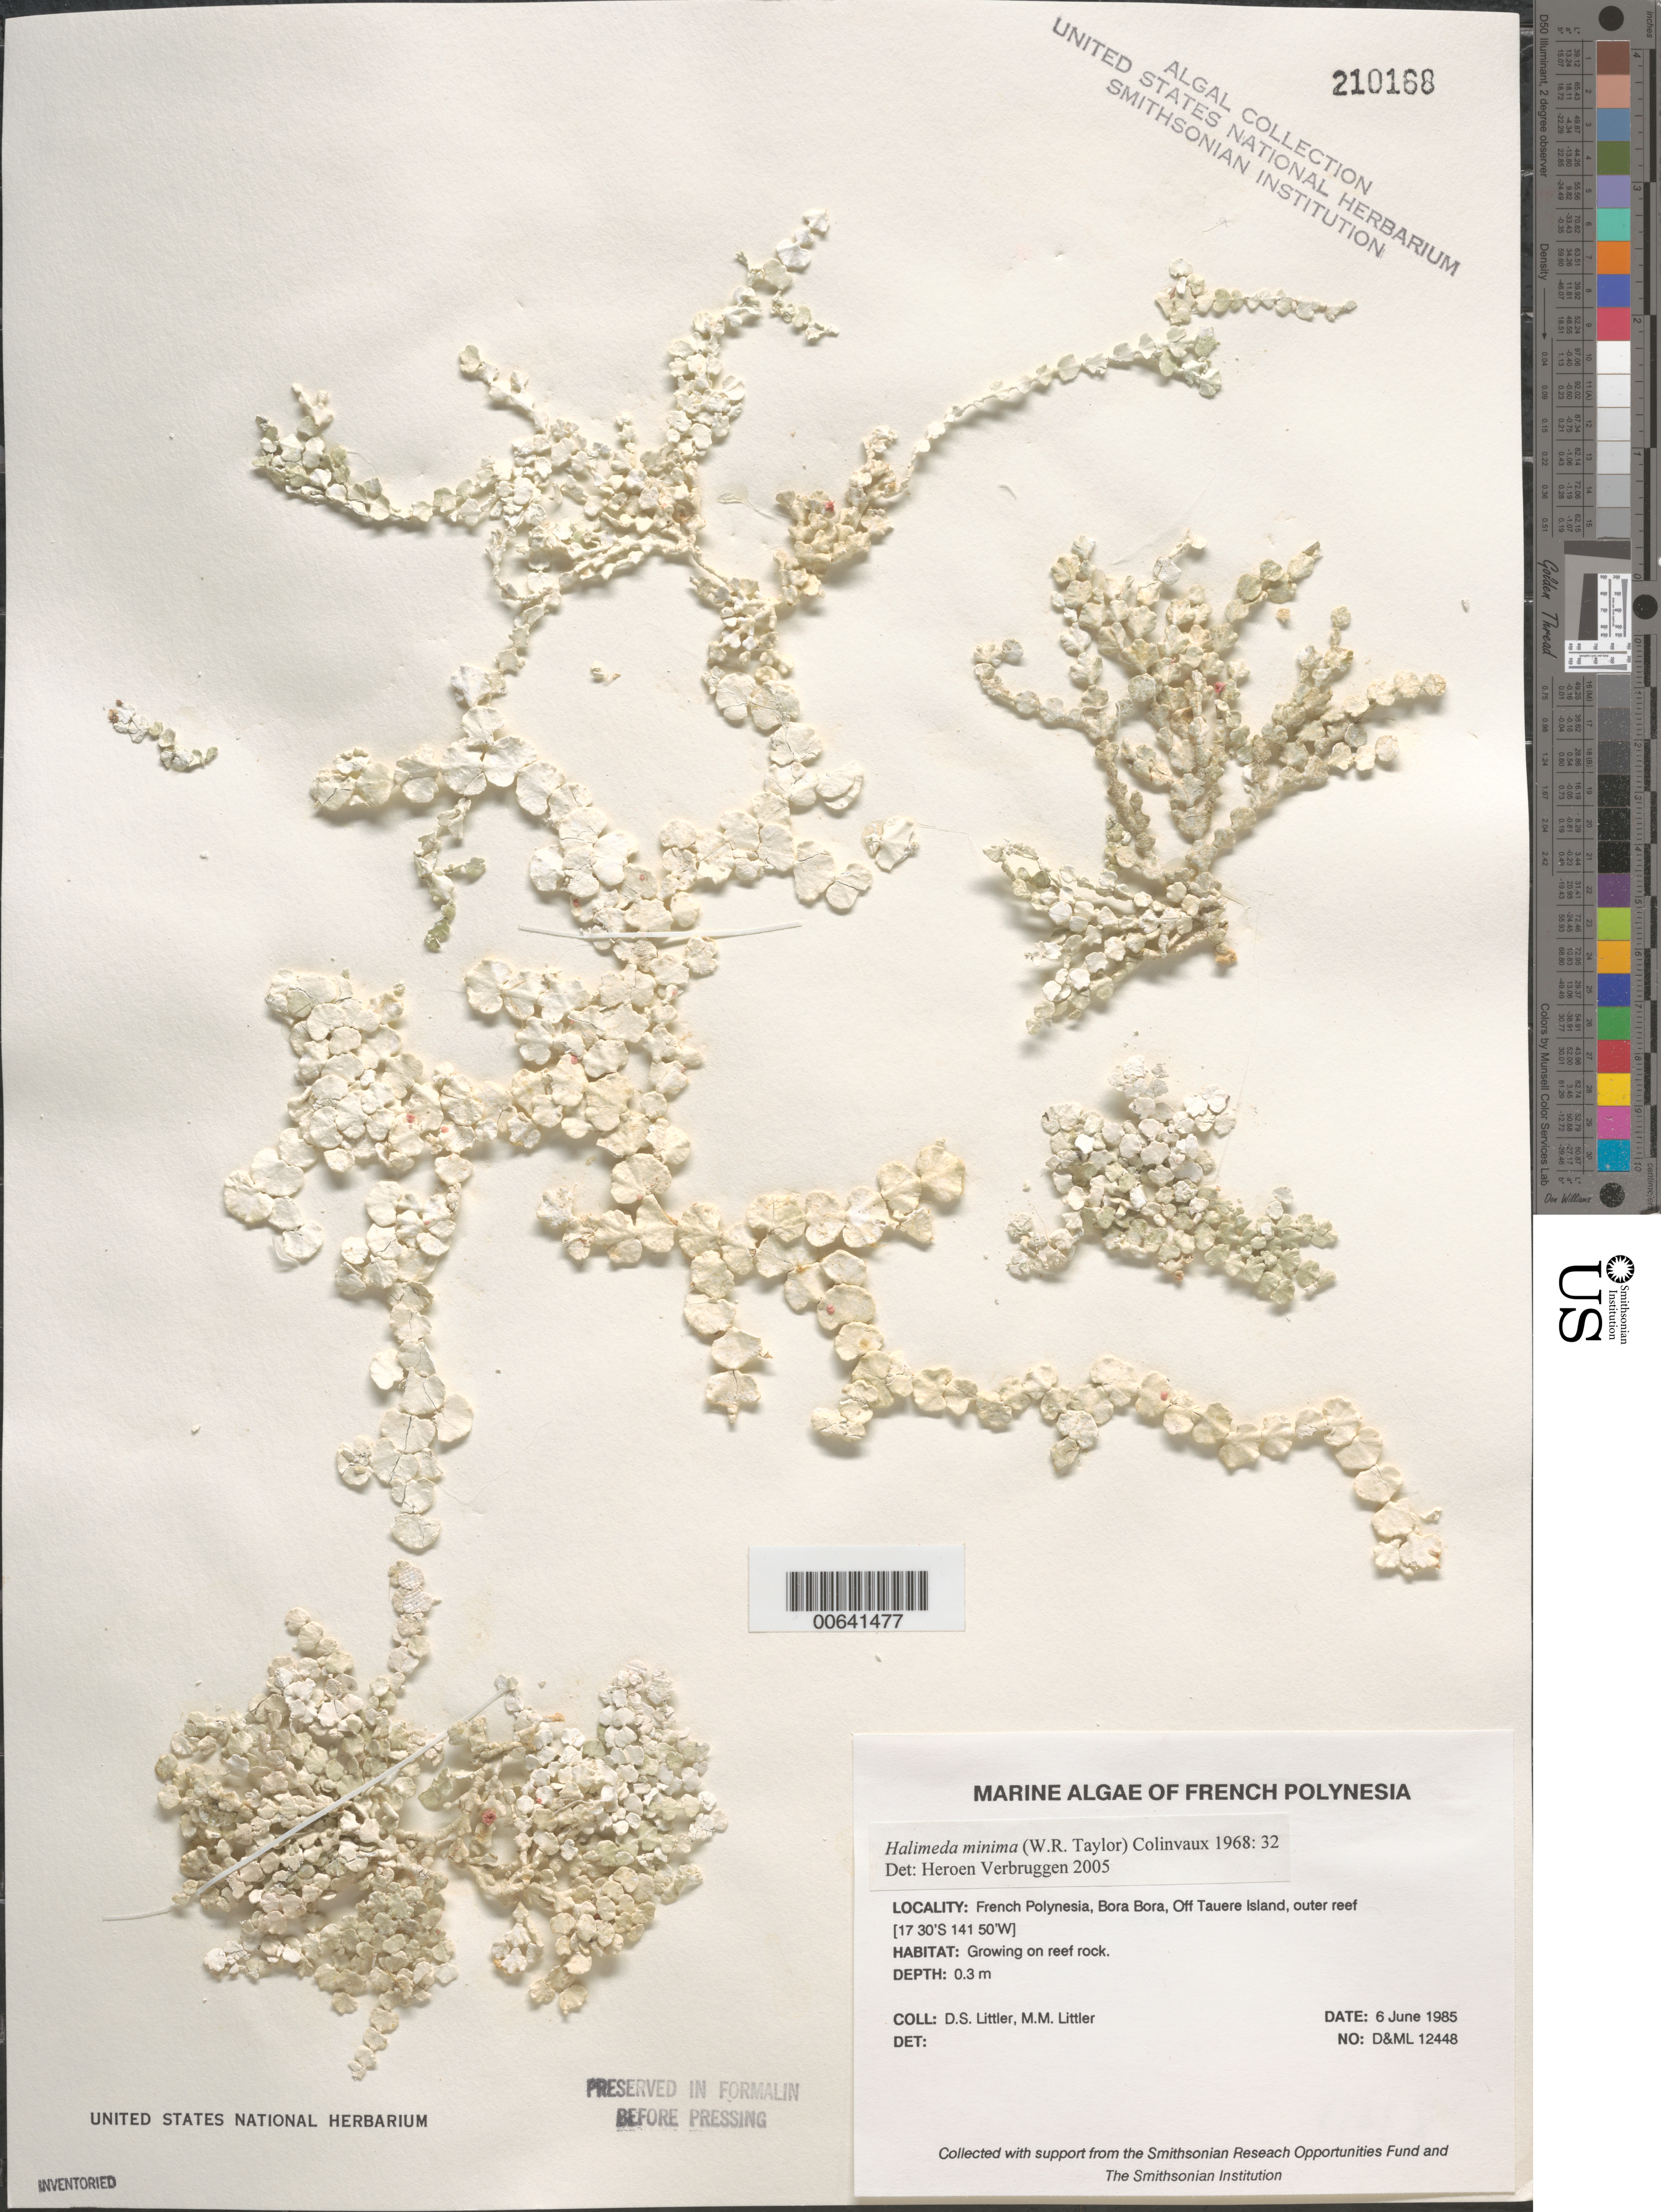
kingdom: Plantae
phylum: Chlorophyta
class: Ulvophyceae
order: Bryopsidales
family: Halimedaceae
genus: Halimeda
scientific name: Halimeda minima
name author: (W.R. Taylor) Hillis-Colinvaux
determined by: Verbruggen, H.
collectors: D. S. Littler & M. M. Littler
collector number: D&ML 12448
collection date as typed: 06 Jun 1985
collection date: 1985-06-06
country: French Polynesia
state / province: Iles Sous-le-Vent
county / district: Bora Bora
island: Bora Bora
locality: Off Tauere Island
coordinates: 17 30'S, 141 50'W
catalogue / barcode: US 210168